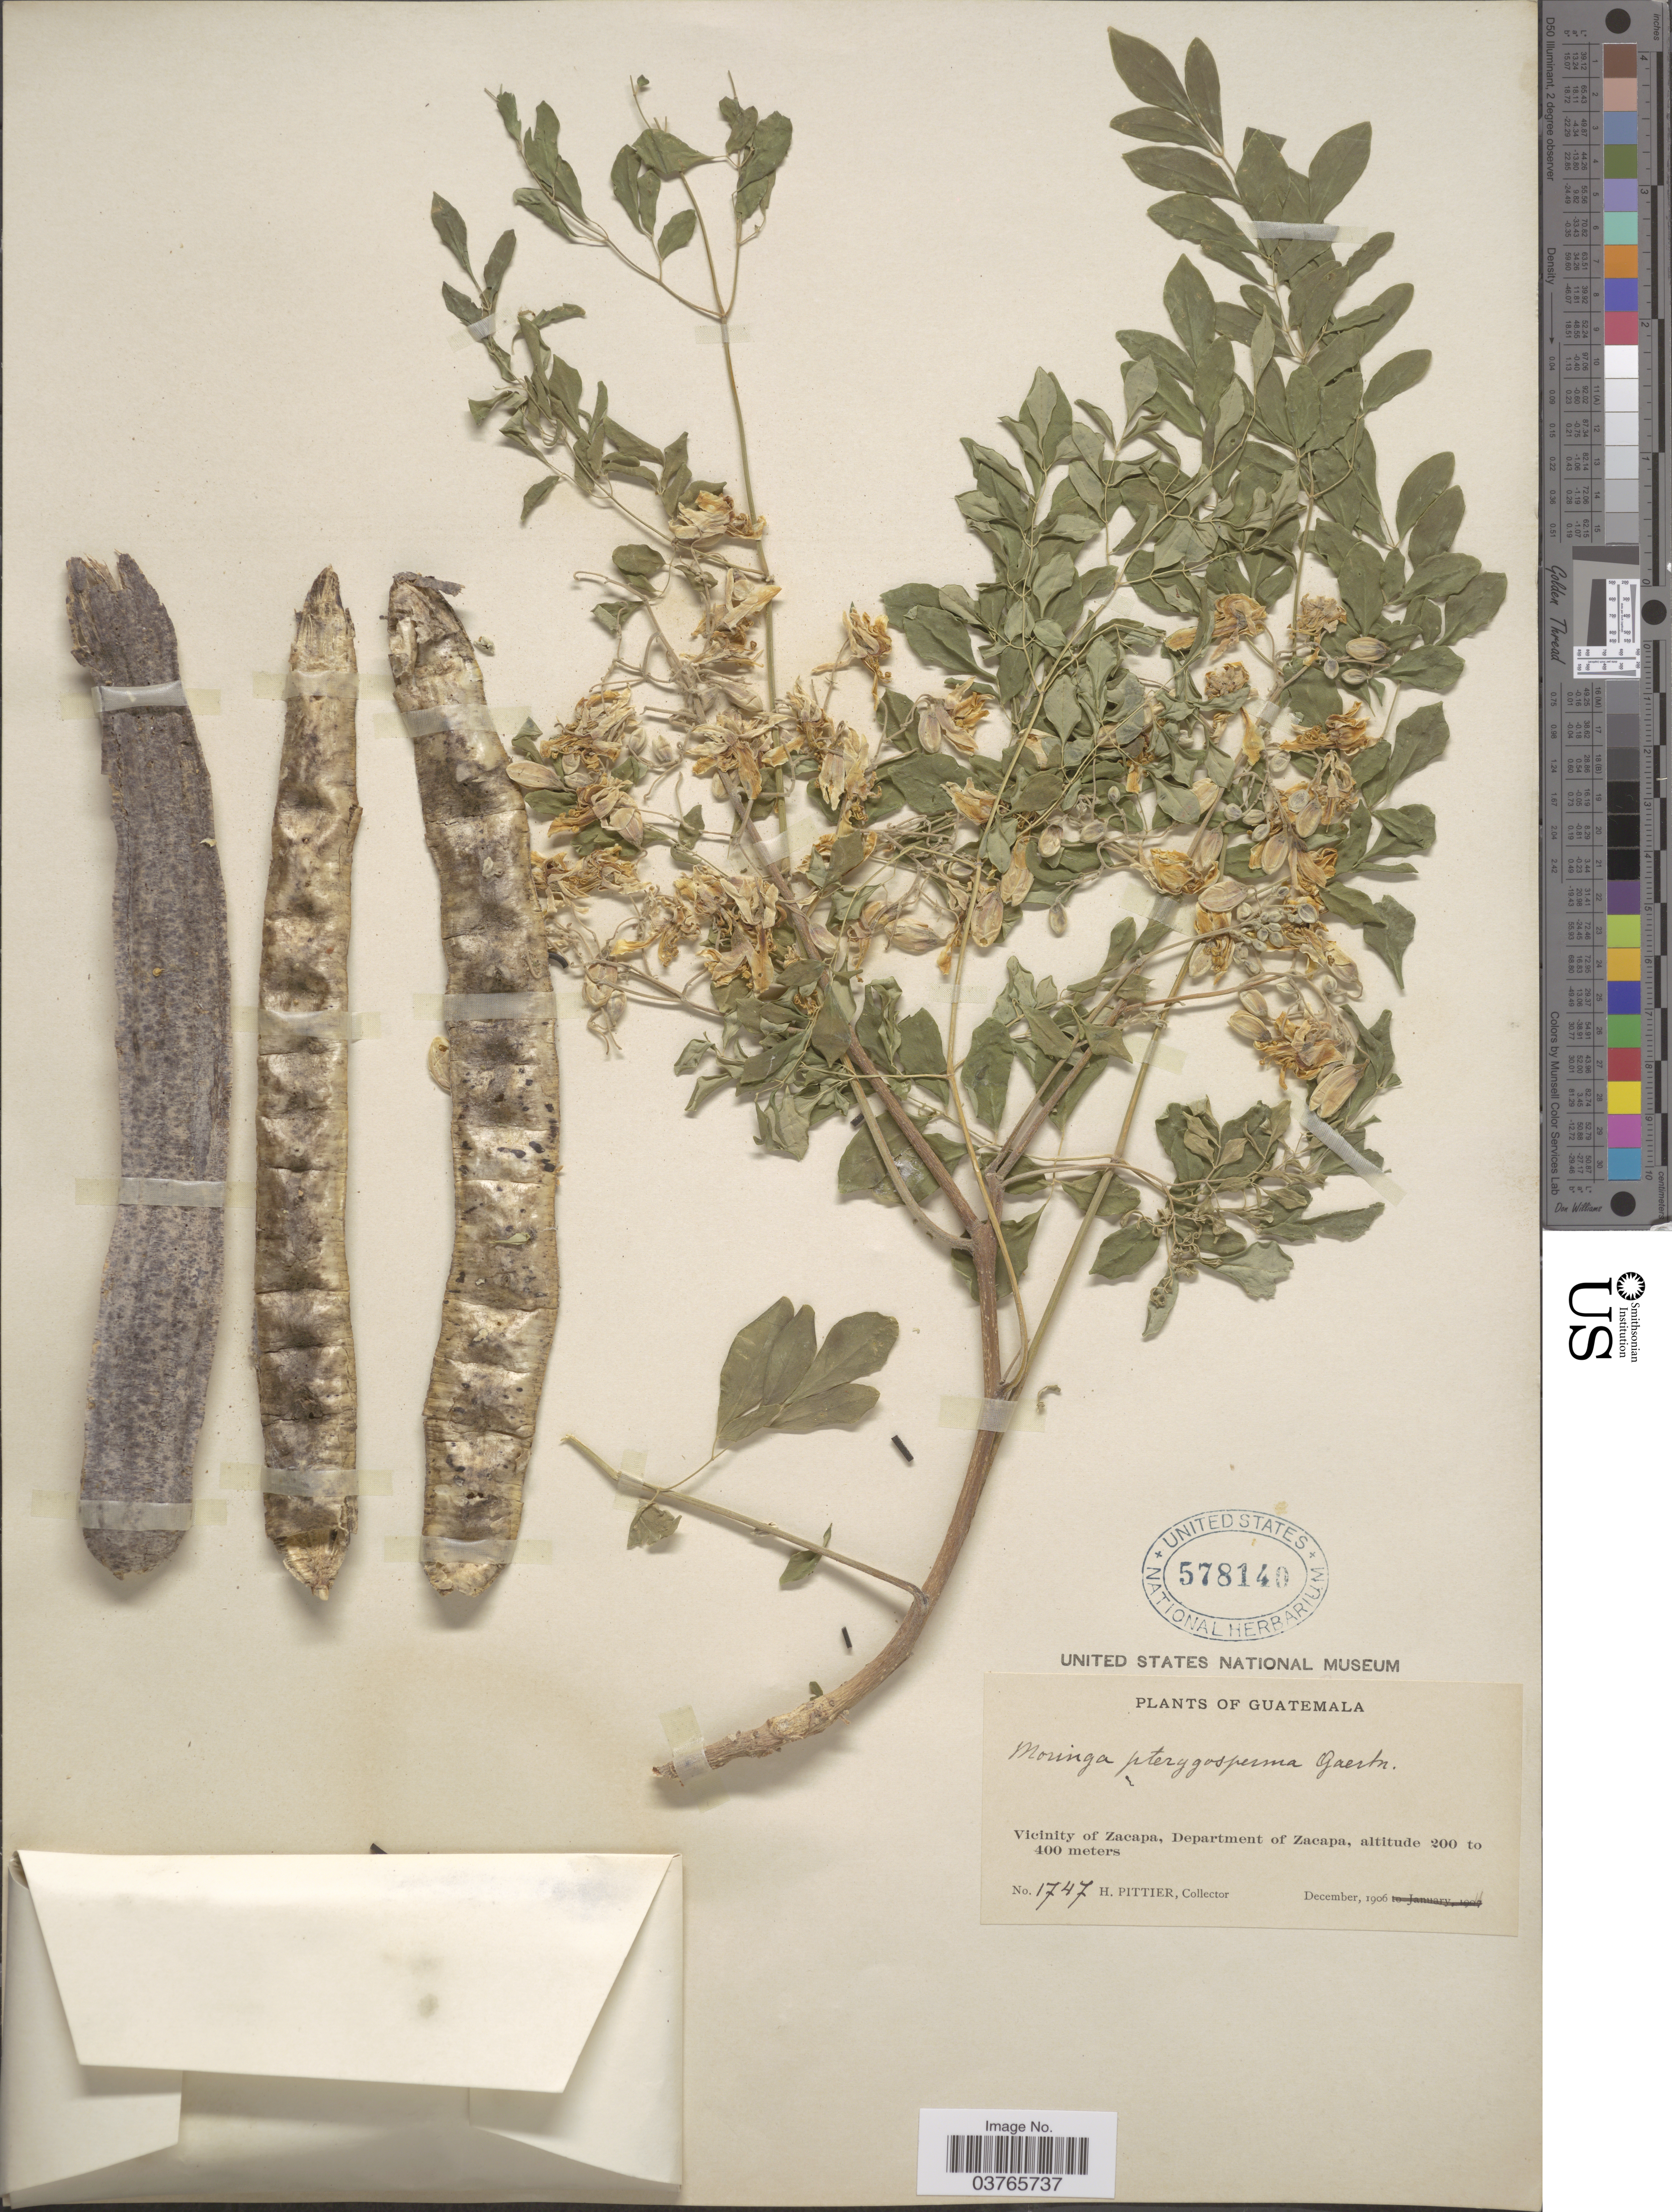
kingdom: Plantae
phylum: Tracheophyta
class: Magnoliopsida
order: Brassicales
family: Moringaceae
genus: Moringa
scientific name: Moringa oleifera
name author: Lam.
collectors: H. F. Pittier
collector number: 1747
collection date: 1906-12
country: Guatemala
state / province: Zacapa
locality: Vicinity of Zacapa, Department of Zacapa.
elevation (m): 200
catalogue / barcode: US 578140